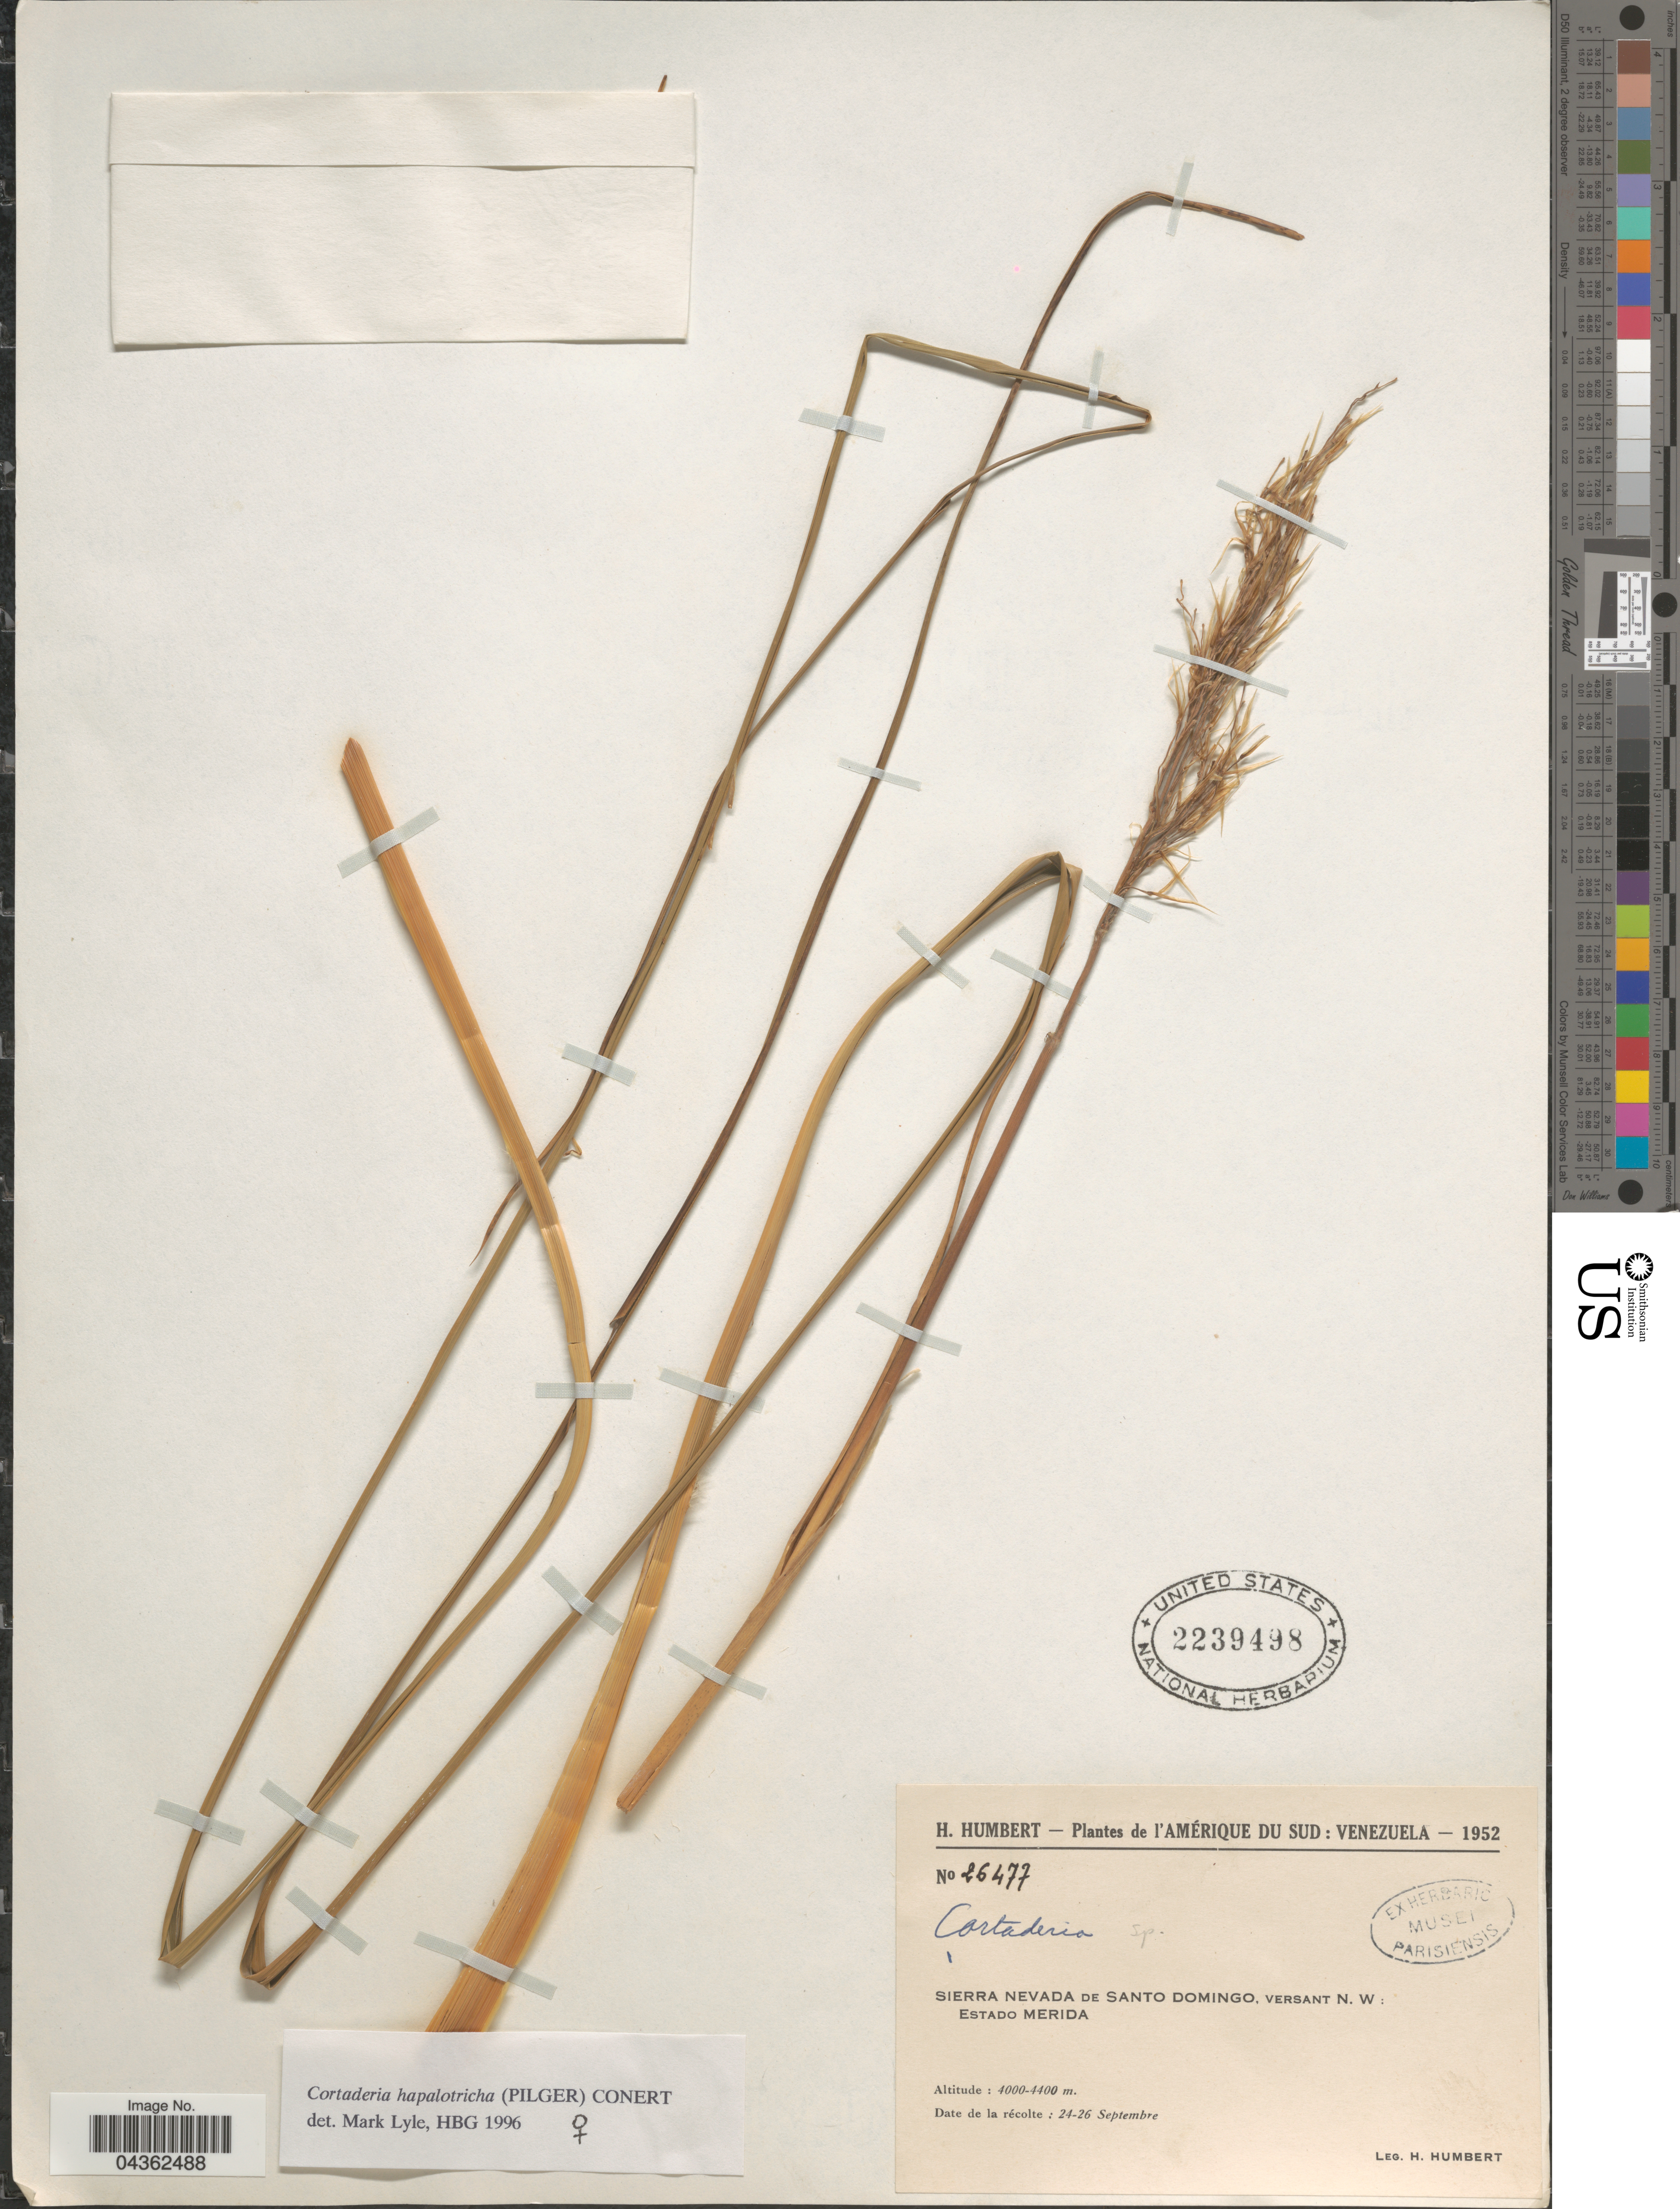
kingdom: Plantae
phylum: Tracheophyta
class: Liliopsida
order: Poales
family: Poaceae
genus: Cortaderia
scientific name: Cortaderia hapalotricha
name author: (Pilg.) Conert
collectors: H. Humbert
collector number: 26477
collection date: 1952-09-24/1952-09-26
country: Venezuela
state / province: Merida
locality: Sierra Nevada de Santo Domingo, versant N. W.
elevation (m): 4000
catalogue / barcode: US 2239498